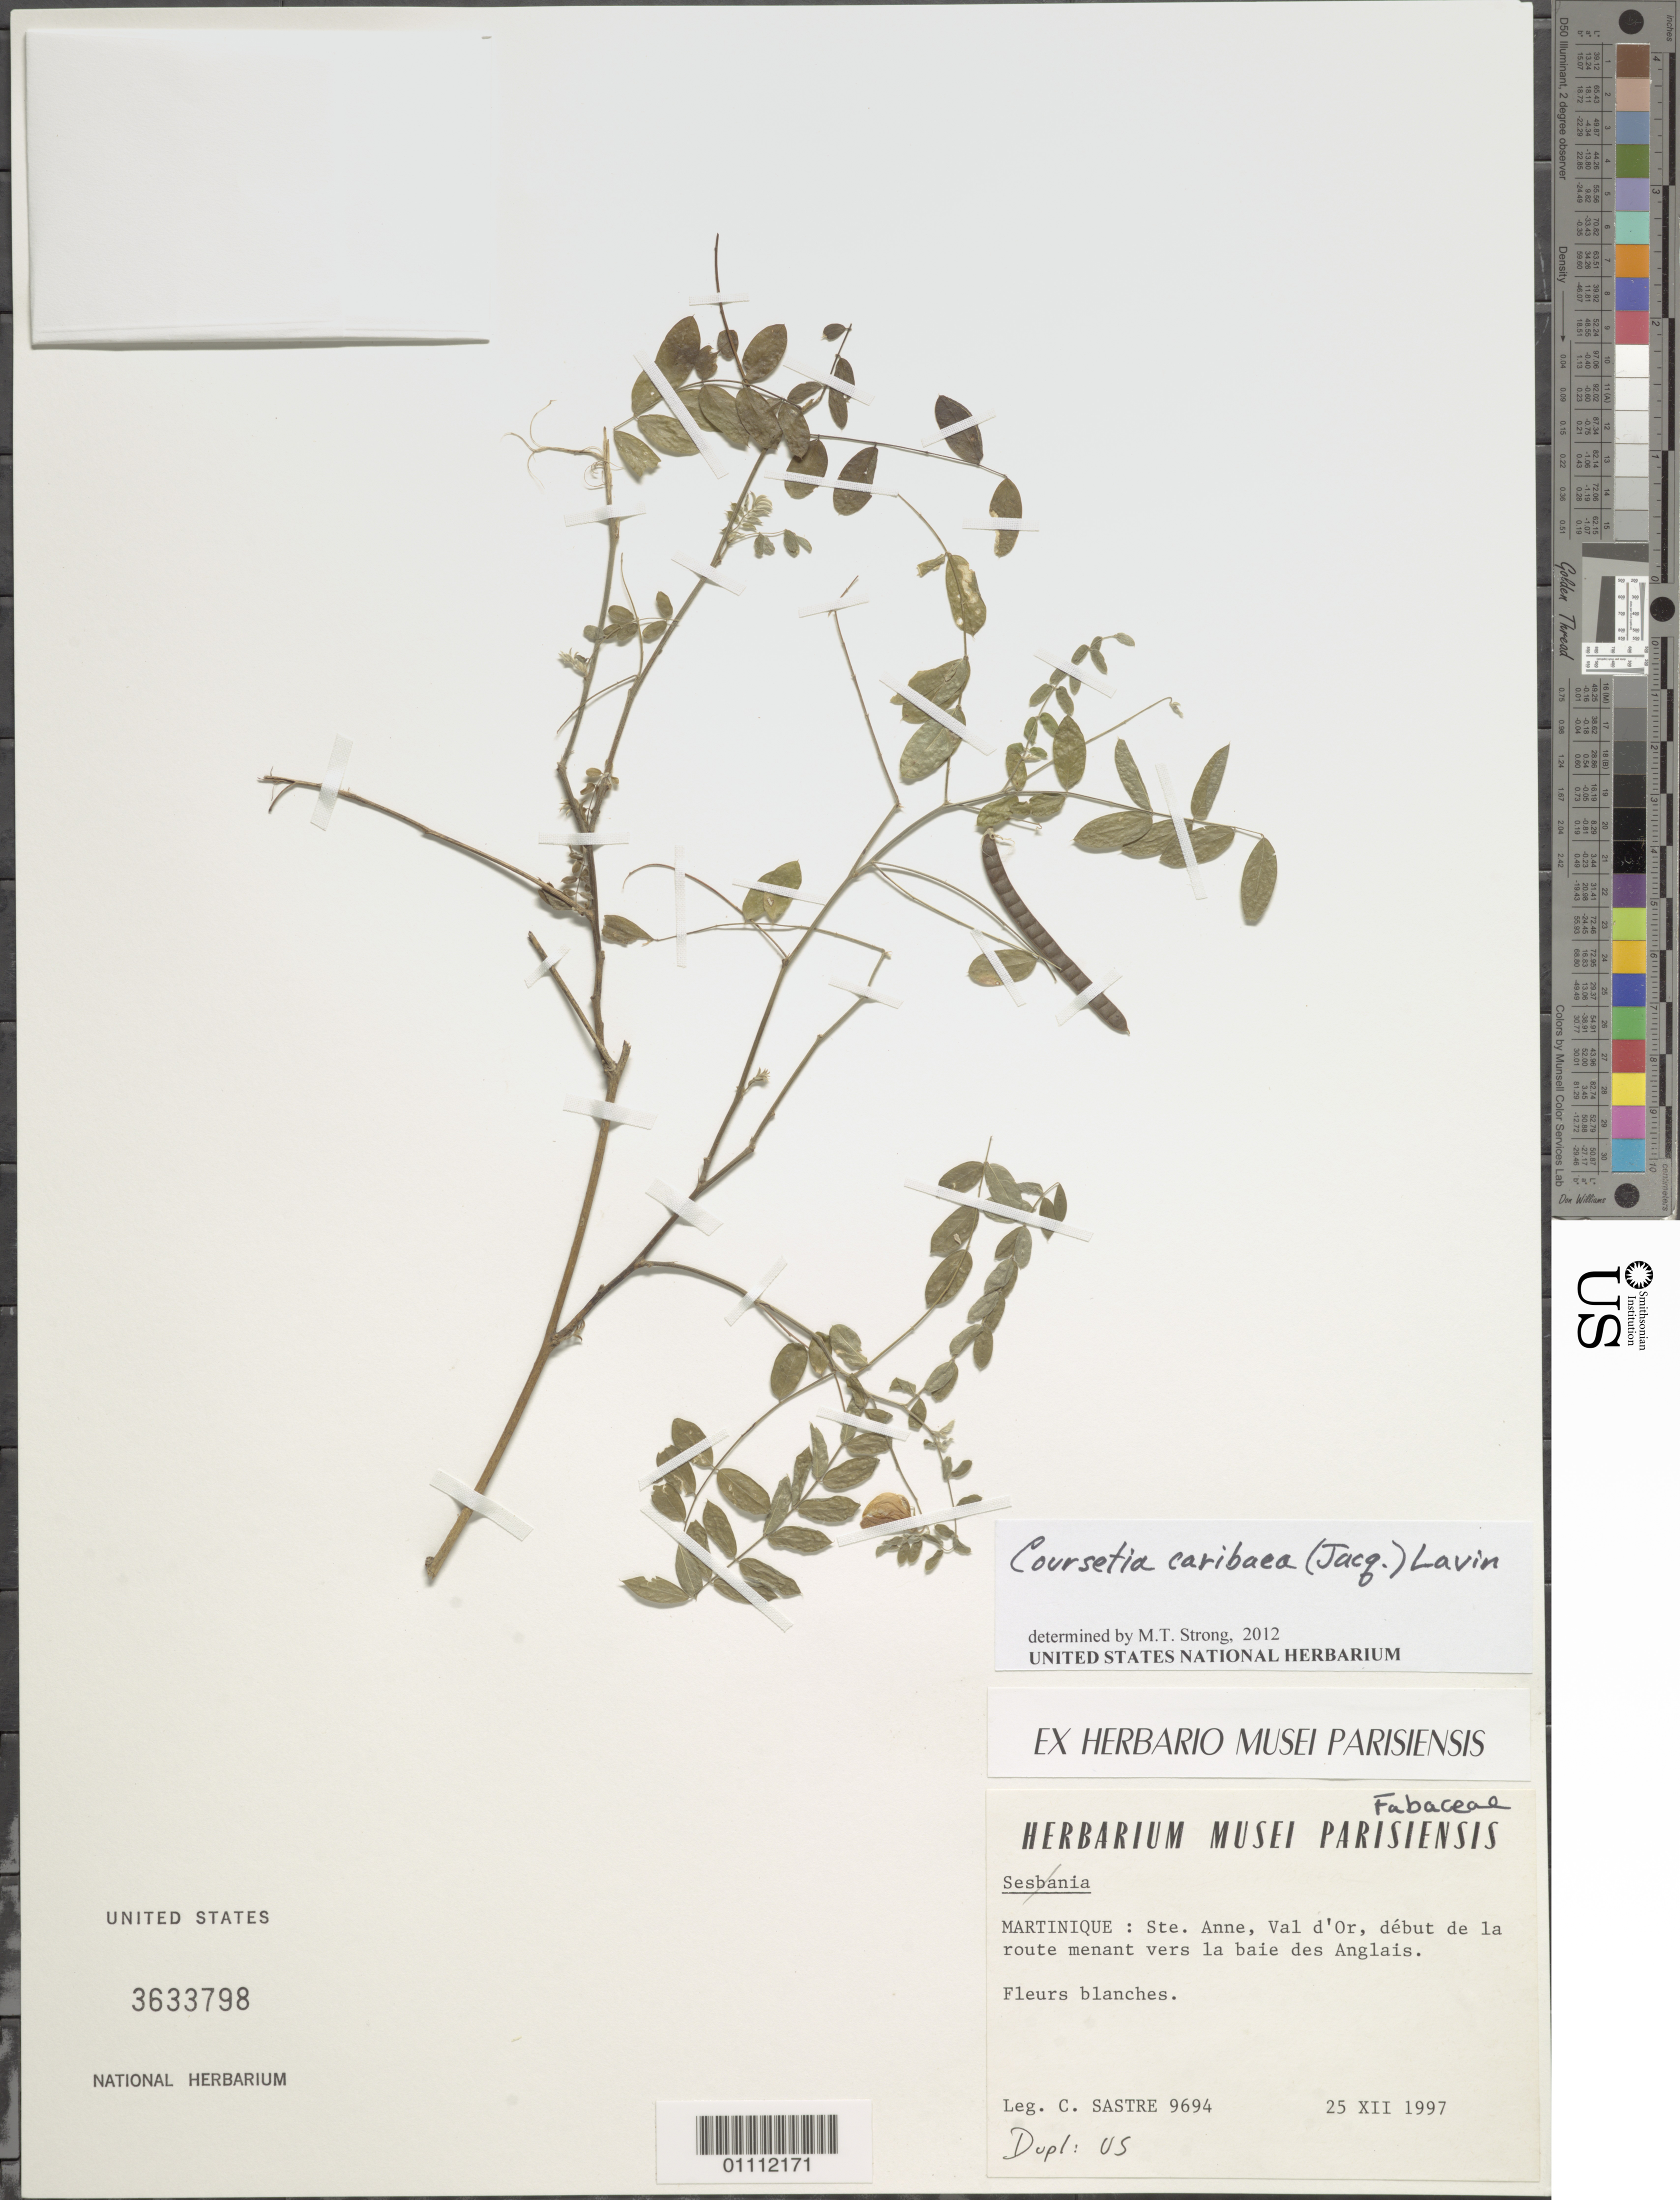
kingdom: Plantae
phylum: Tracheophyta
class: Magnoliopsida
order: Fabales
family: Fabaceae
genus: Coursetia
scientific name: Coursetia caribaea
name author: (Jacq.) Lavin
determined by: Strong, M. T., (US), Smithsonian Institution - National Museum of Natural History (UNITED STATES)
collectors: C. H. L. Sastre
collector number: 9694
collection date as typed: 25 Dec 1997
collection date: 1997-12-25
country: Martinique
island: Martinique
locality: Ste. Anne, Val d'Or, début de la route menant vers la baie des Anglais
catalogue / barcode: US 3633798